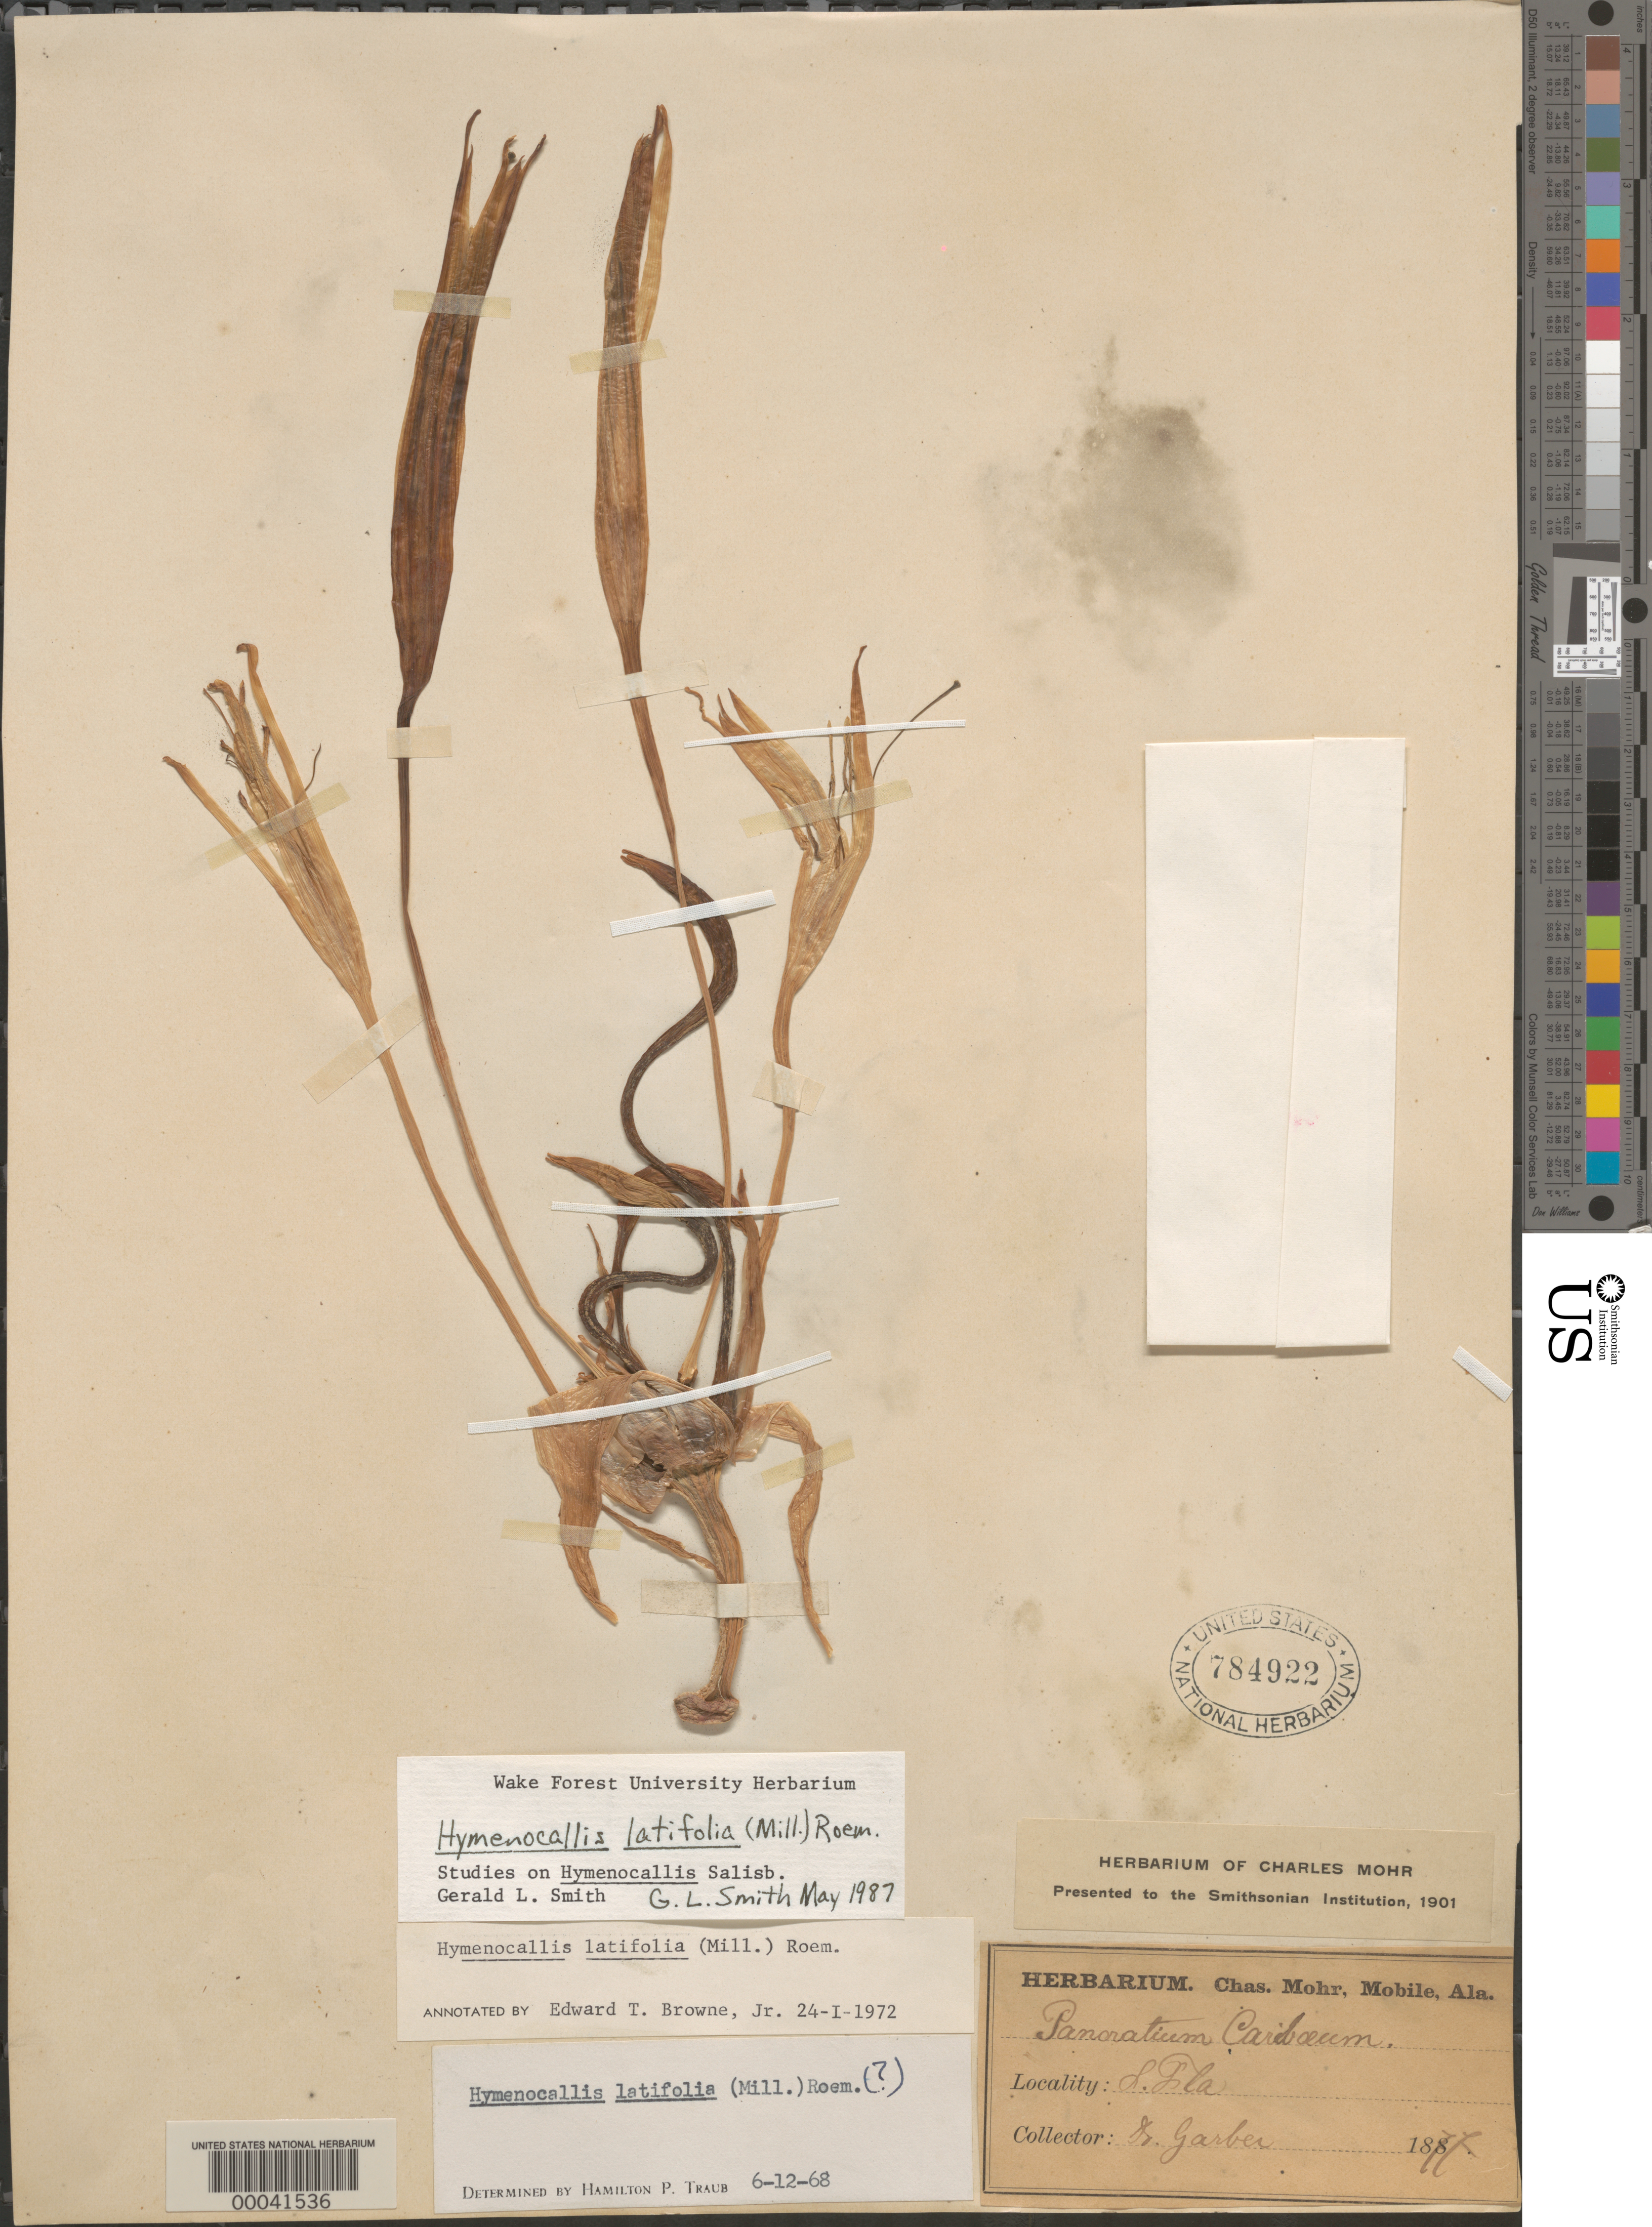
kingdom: Plantae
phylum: Tracheophyta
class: Liliopsida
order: Asparagales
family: Amaryllidaceae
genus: Hymenocallis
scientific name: Hymenocallis latifolia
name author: (Mill.) M. Roem.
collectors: A. P. Garber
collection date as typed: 1877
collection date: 1877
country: United States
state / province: Florida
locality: South florida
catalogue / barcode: US 784922